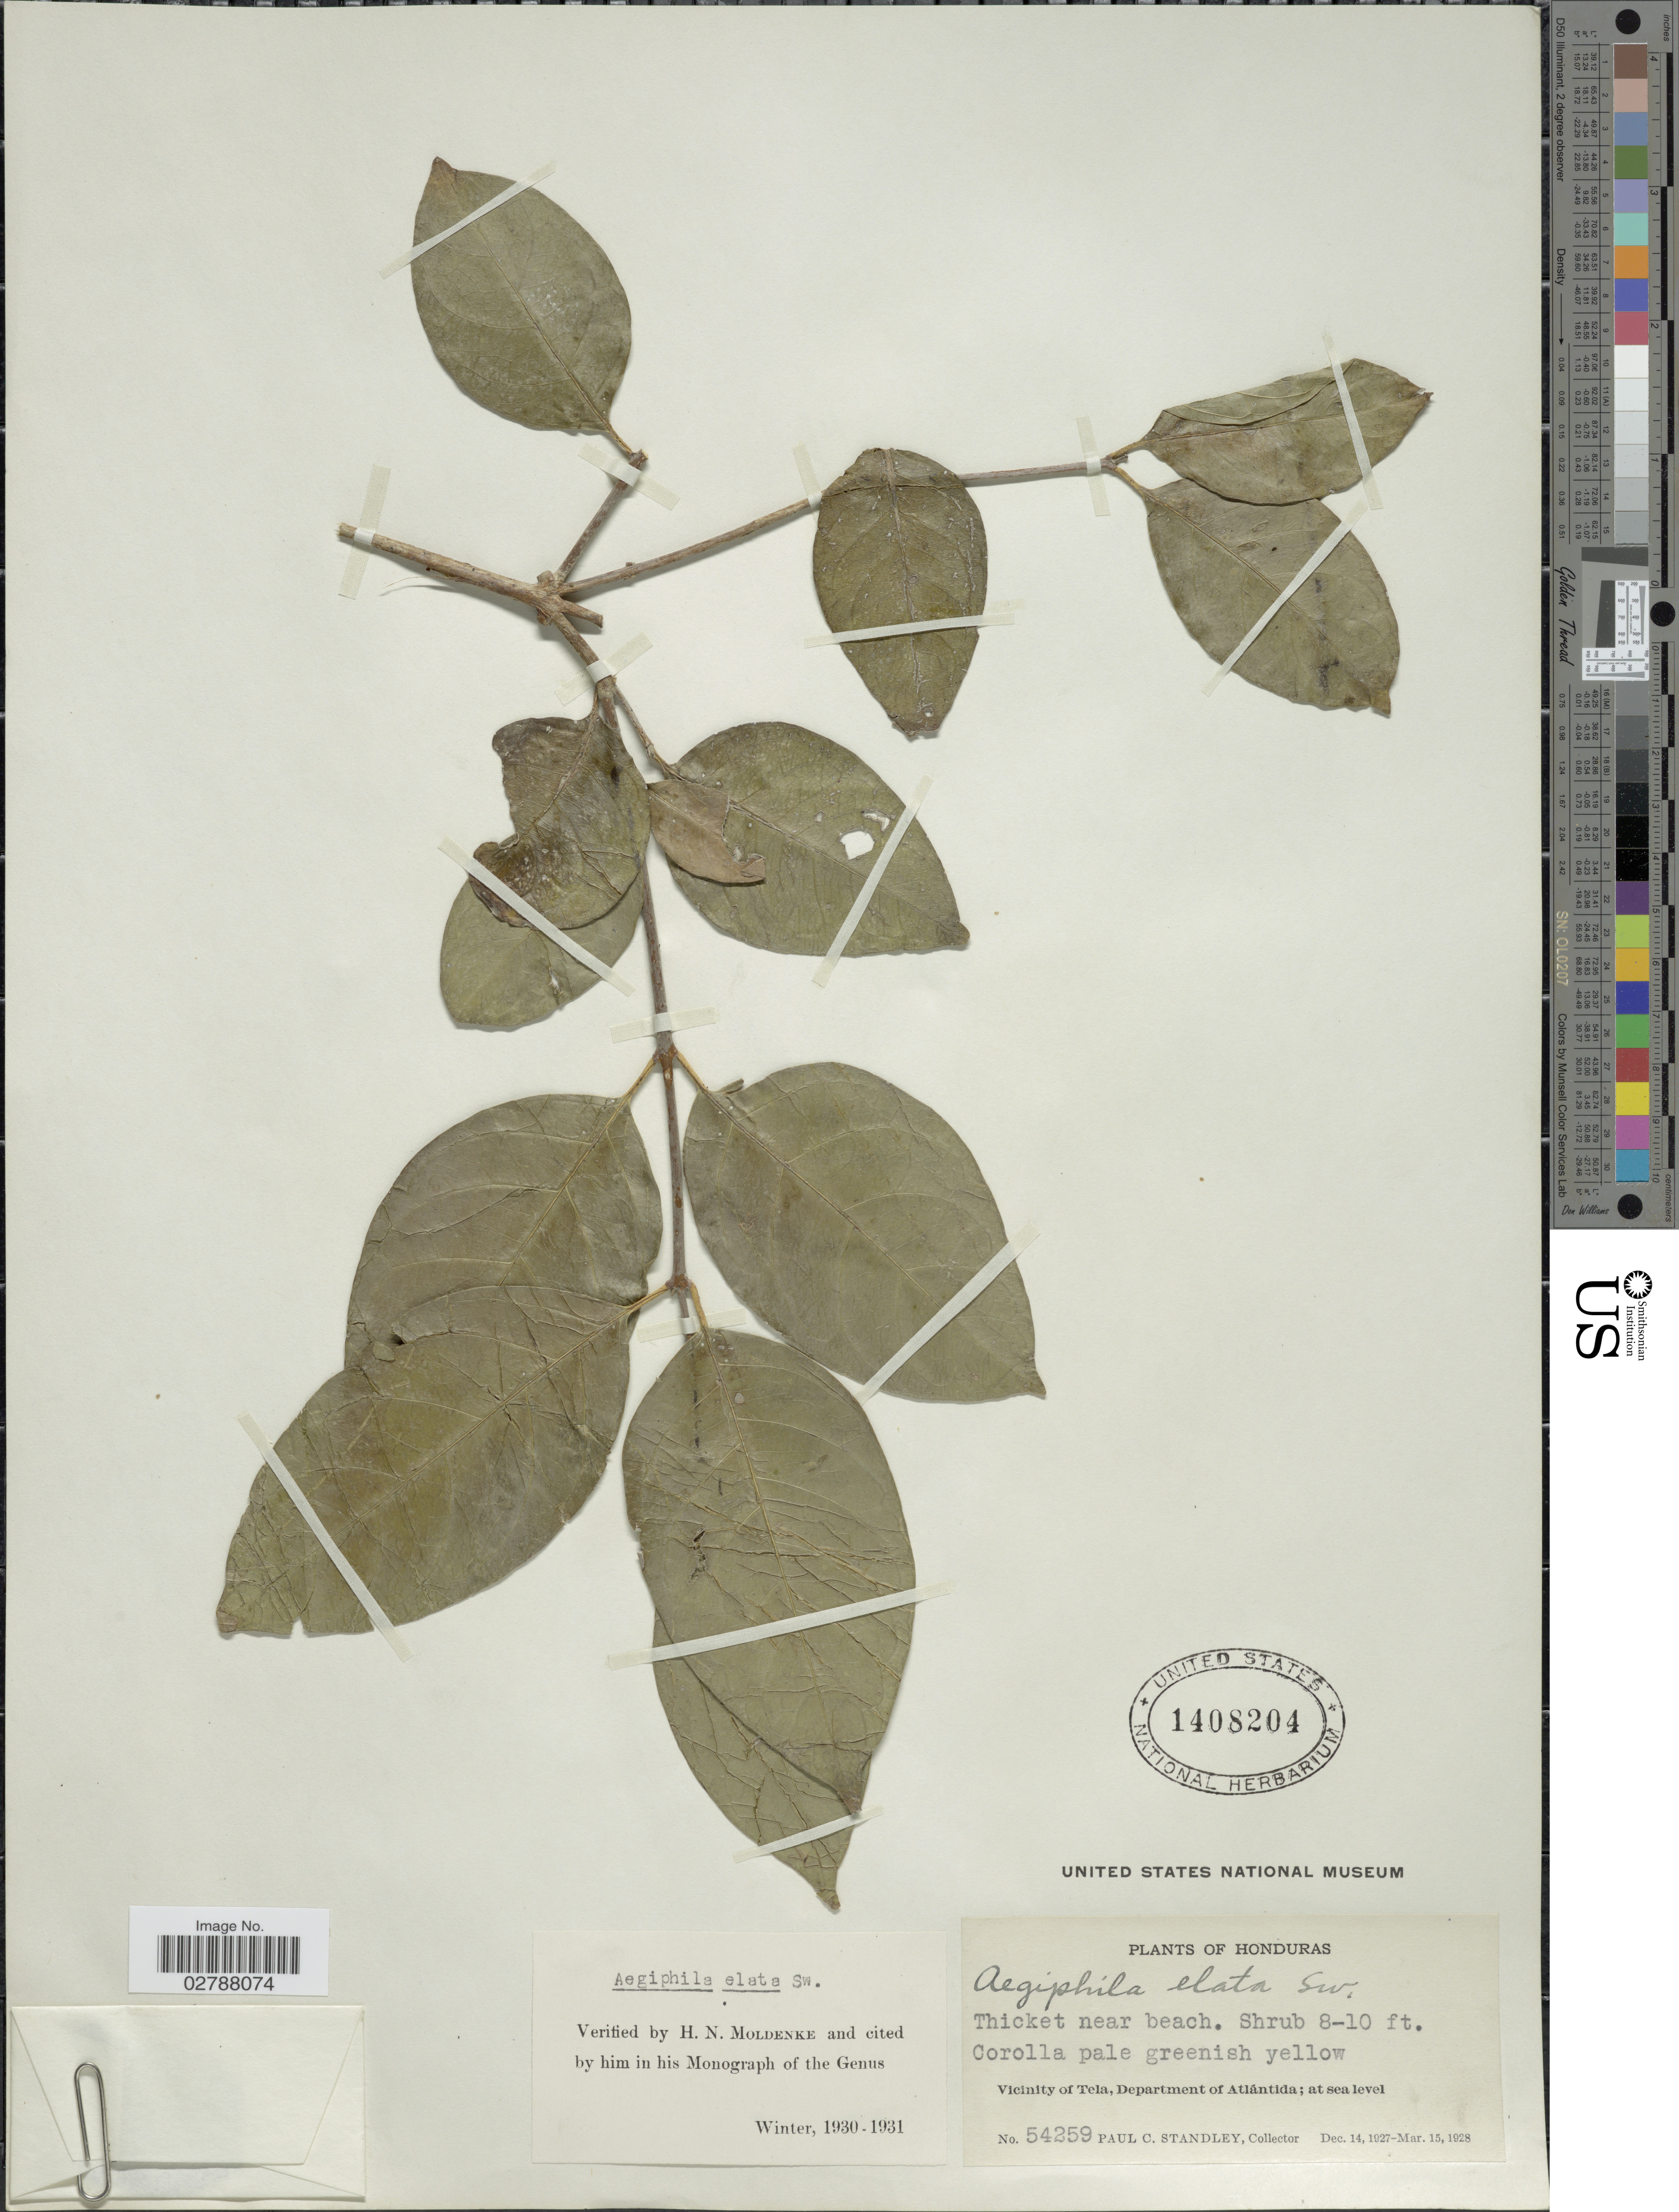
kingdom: Plantae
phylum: Tracheophyta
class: Magnoliopsida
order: Lamiales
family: Lamiaceae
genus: Aegiphila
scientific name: Aegiphila elata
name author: Sw.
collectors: P. C. Standley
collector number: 54259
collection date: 1927-12-14/1928-03-15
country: Honduras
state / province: Atlántida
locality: Vicinity of Tela.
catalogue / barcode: US 1408204